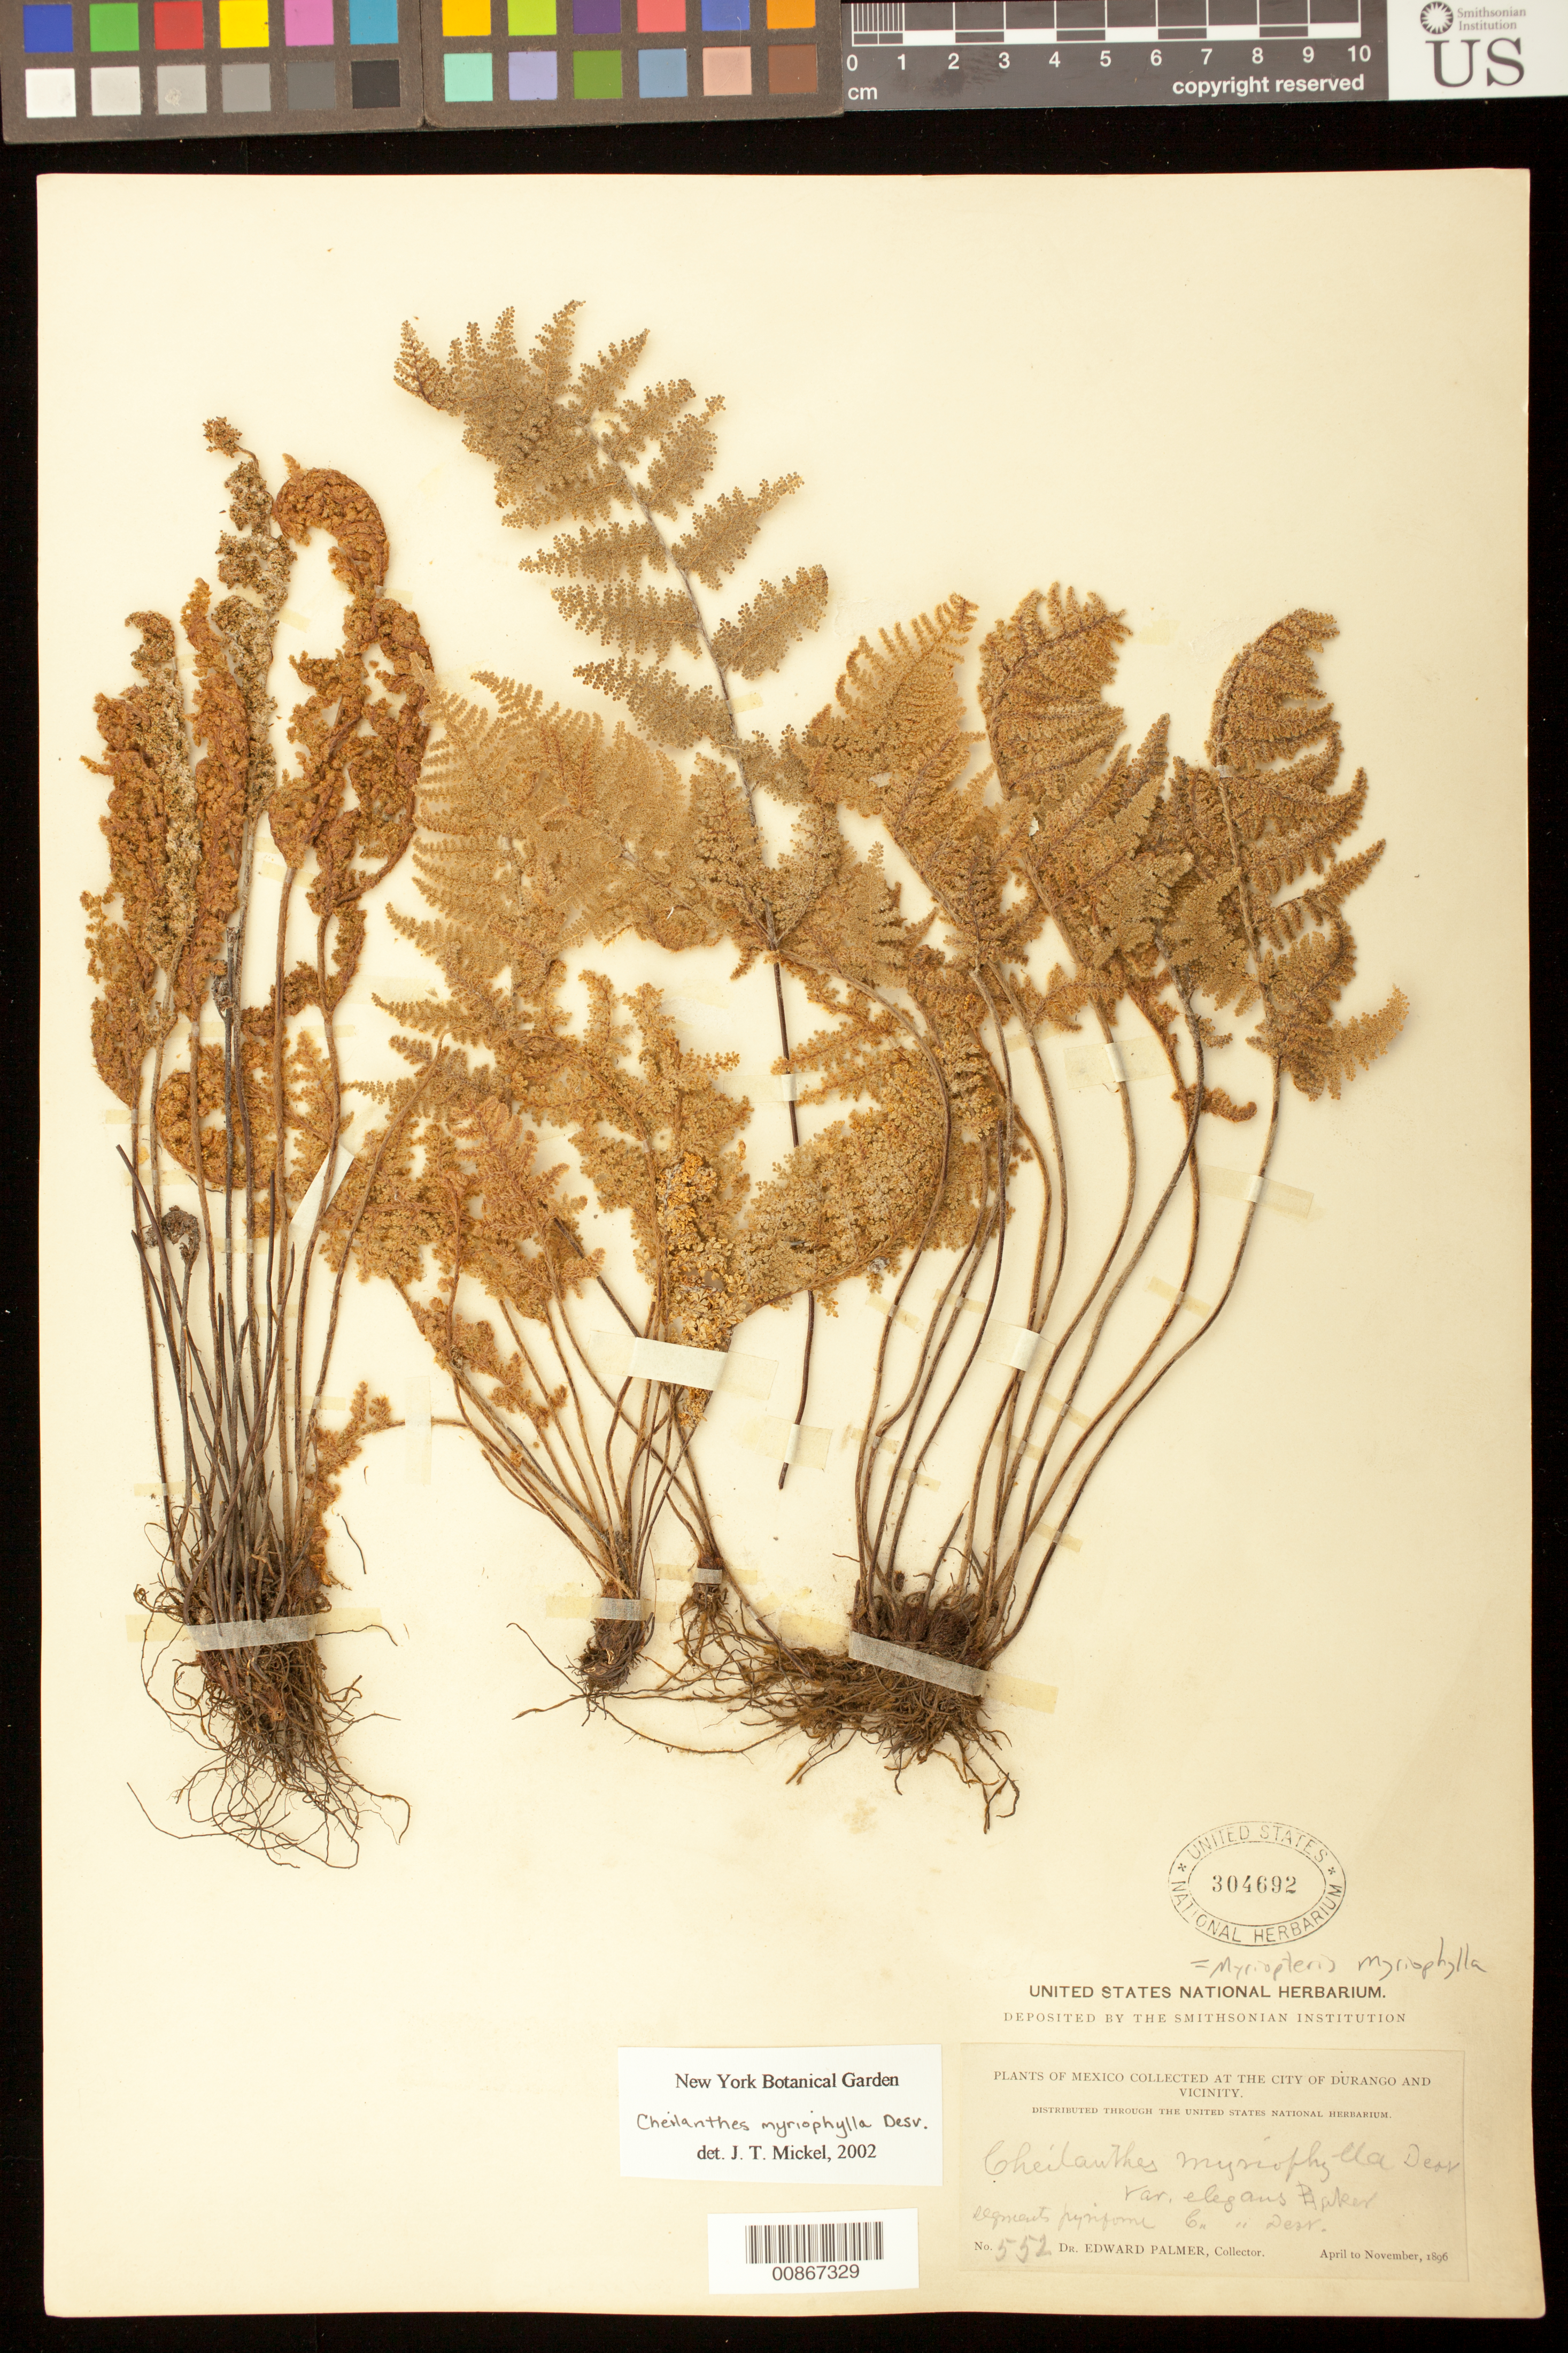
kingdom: Plantae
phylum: Tracheophyta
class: Polypodiopsida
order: Polypodiales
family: Pteridaceae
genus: Myriopteris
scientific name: Myriopteris microphylla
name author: (Sw.) Grusz & Windham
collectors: E. Palmer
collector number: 552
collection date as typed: Apr 1896 to -- Nov 1896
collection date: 1896-04/1896-11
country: Mexico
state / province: Durango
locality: City of Durango and vicinity.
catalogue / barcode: US 304692